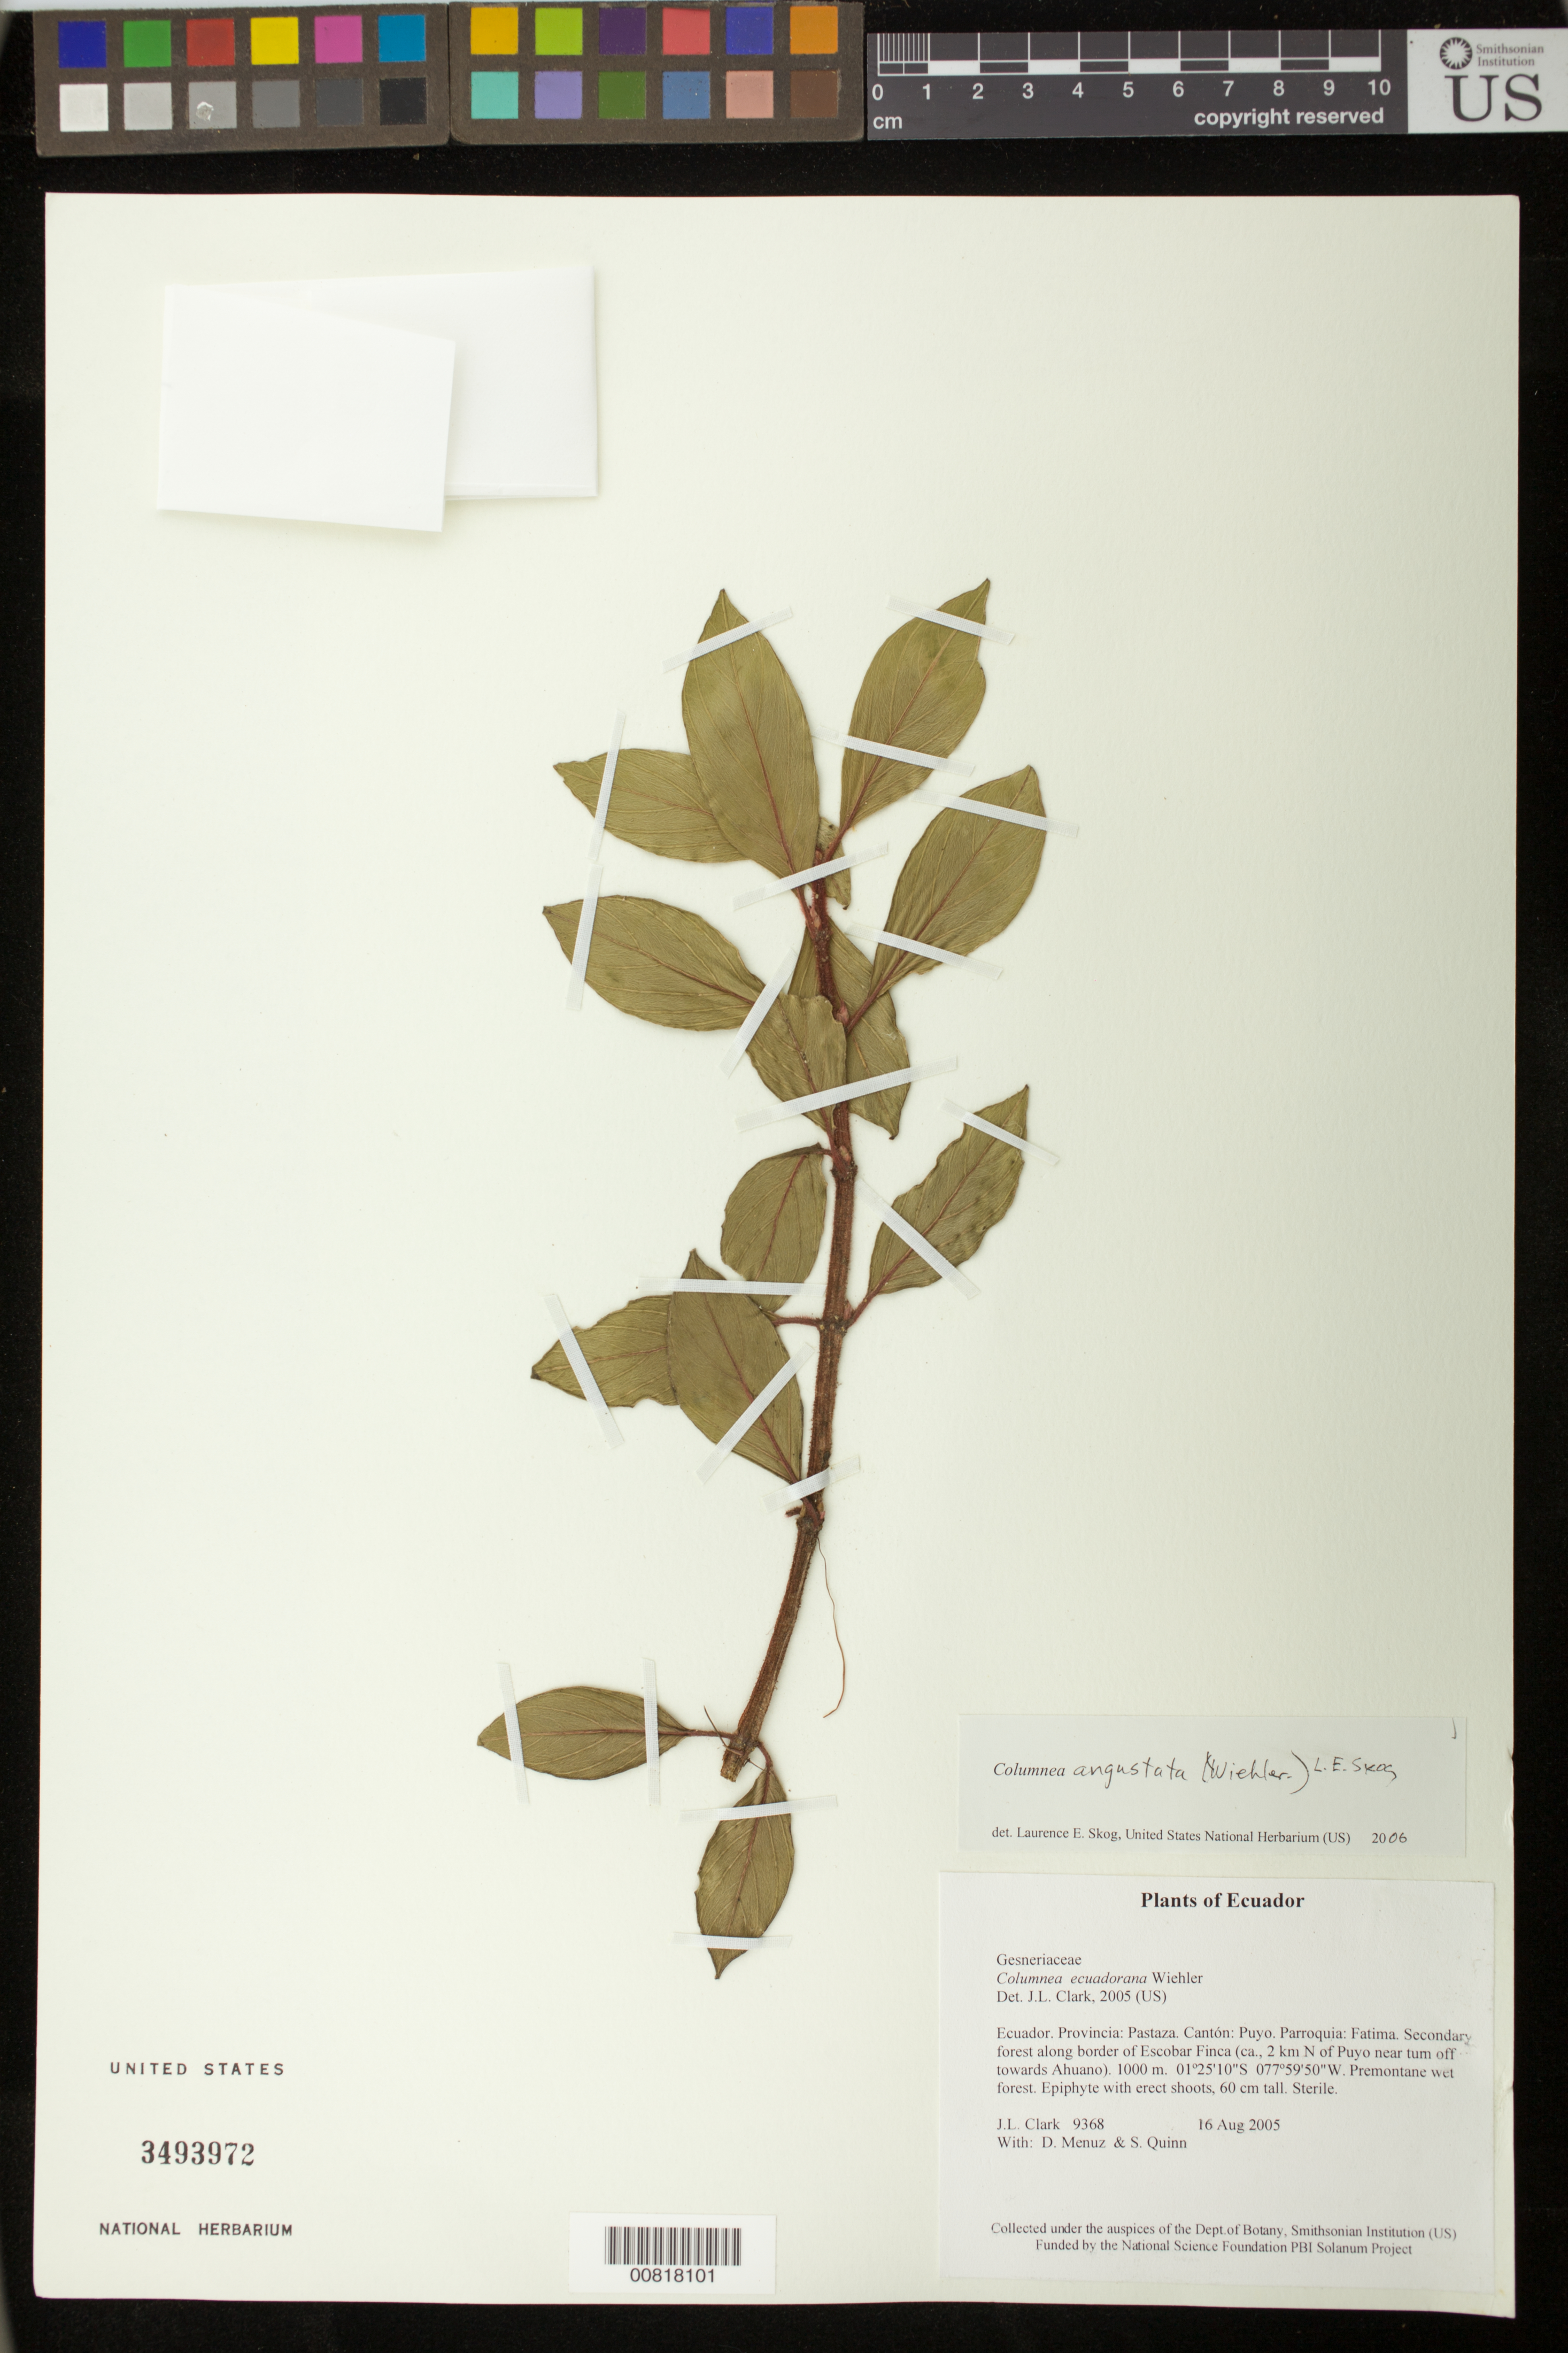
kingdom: Plantae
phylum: Tracheophyta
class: Magnoliopsida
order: Lamiales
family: Gesneriaceae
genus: Columnea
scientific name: Columnea angustata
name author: (Wiehler) L.E. Skog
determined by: Skog, Laurence E.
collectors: J. L. Clark, D. Menuz & S. Quinn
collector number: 9368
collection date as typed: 16 Aug 2005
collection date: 2005-08-16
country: Ecuador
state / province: Pastaza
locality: Puyo. Parroquia: Fatima. Secondary forest along border of Escobar Finca (ca., 2 km N of Puyo near turn off towards Ahuano).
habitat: Premontane wet forest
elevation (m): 1000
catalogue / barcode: US 3493972